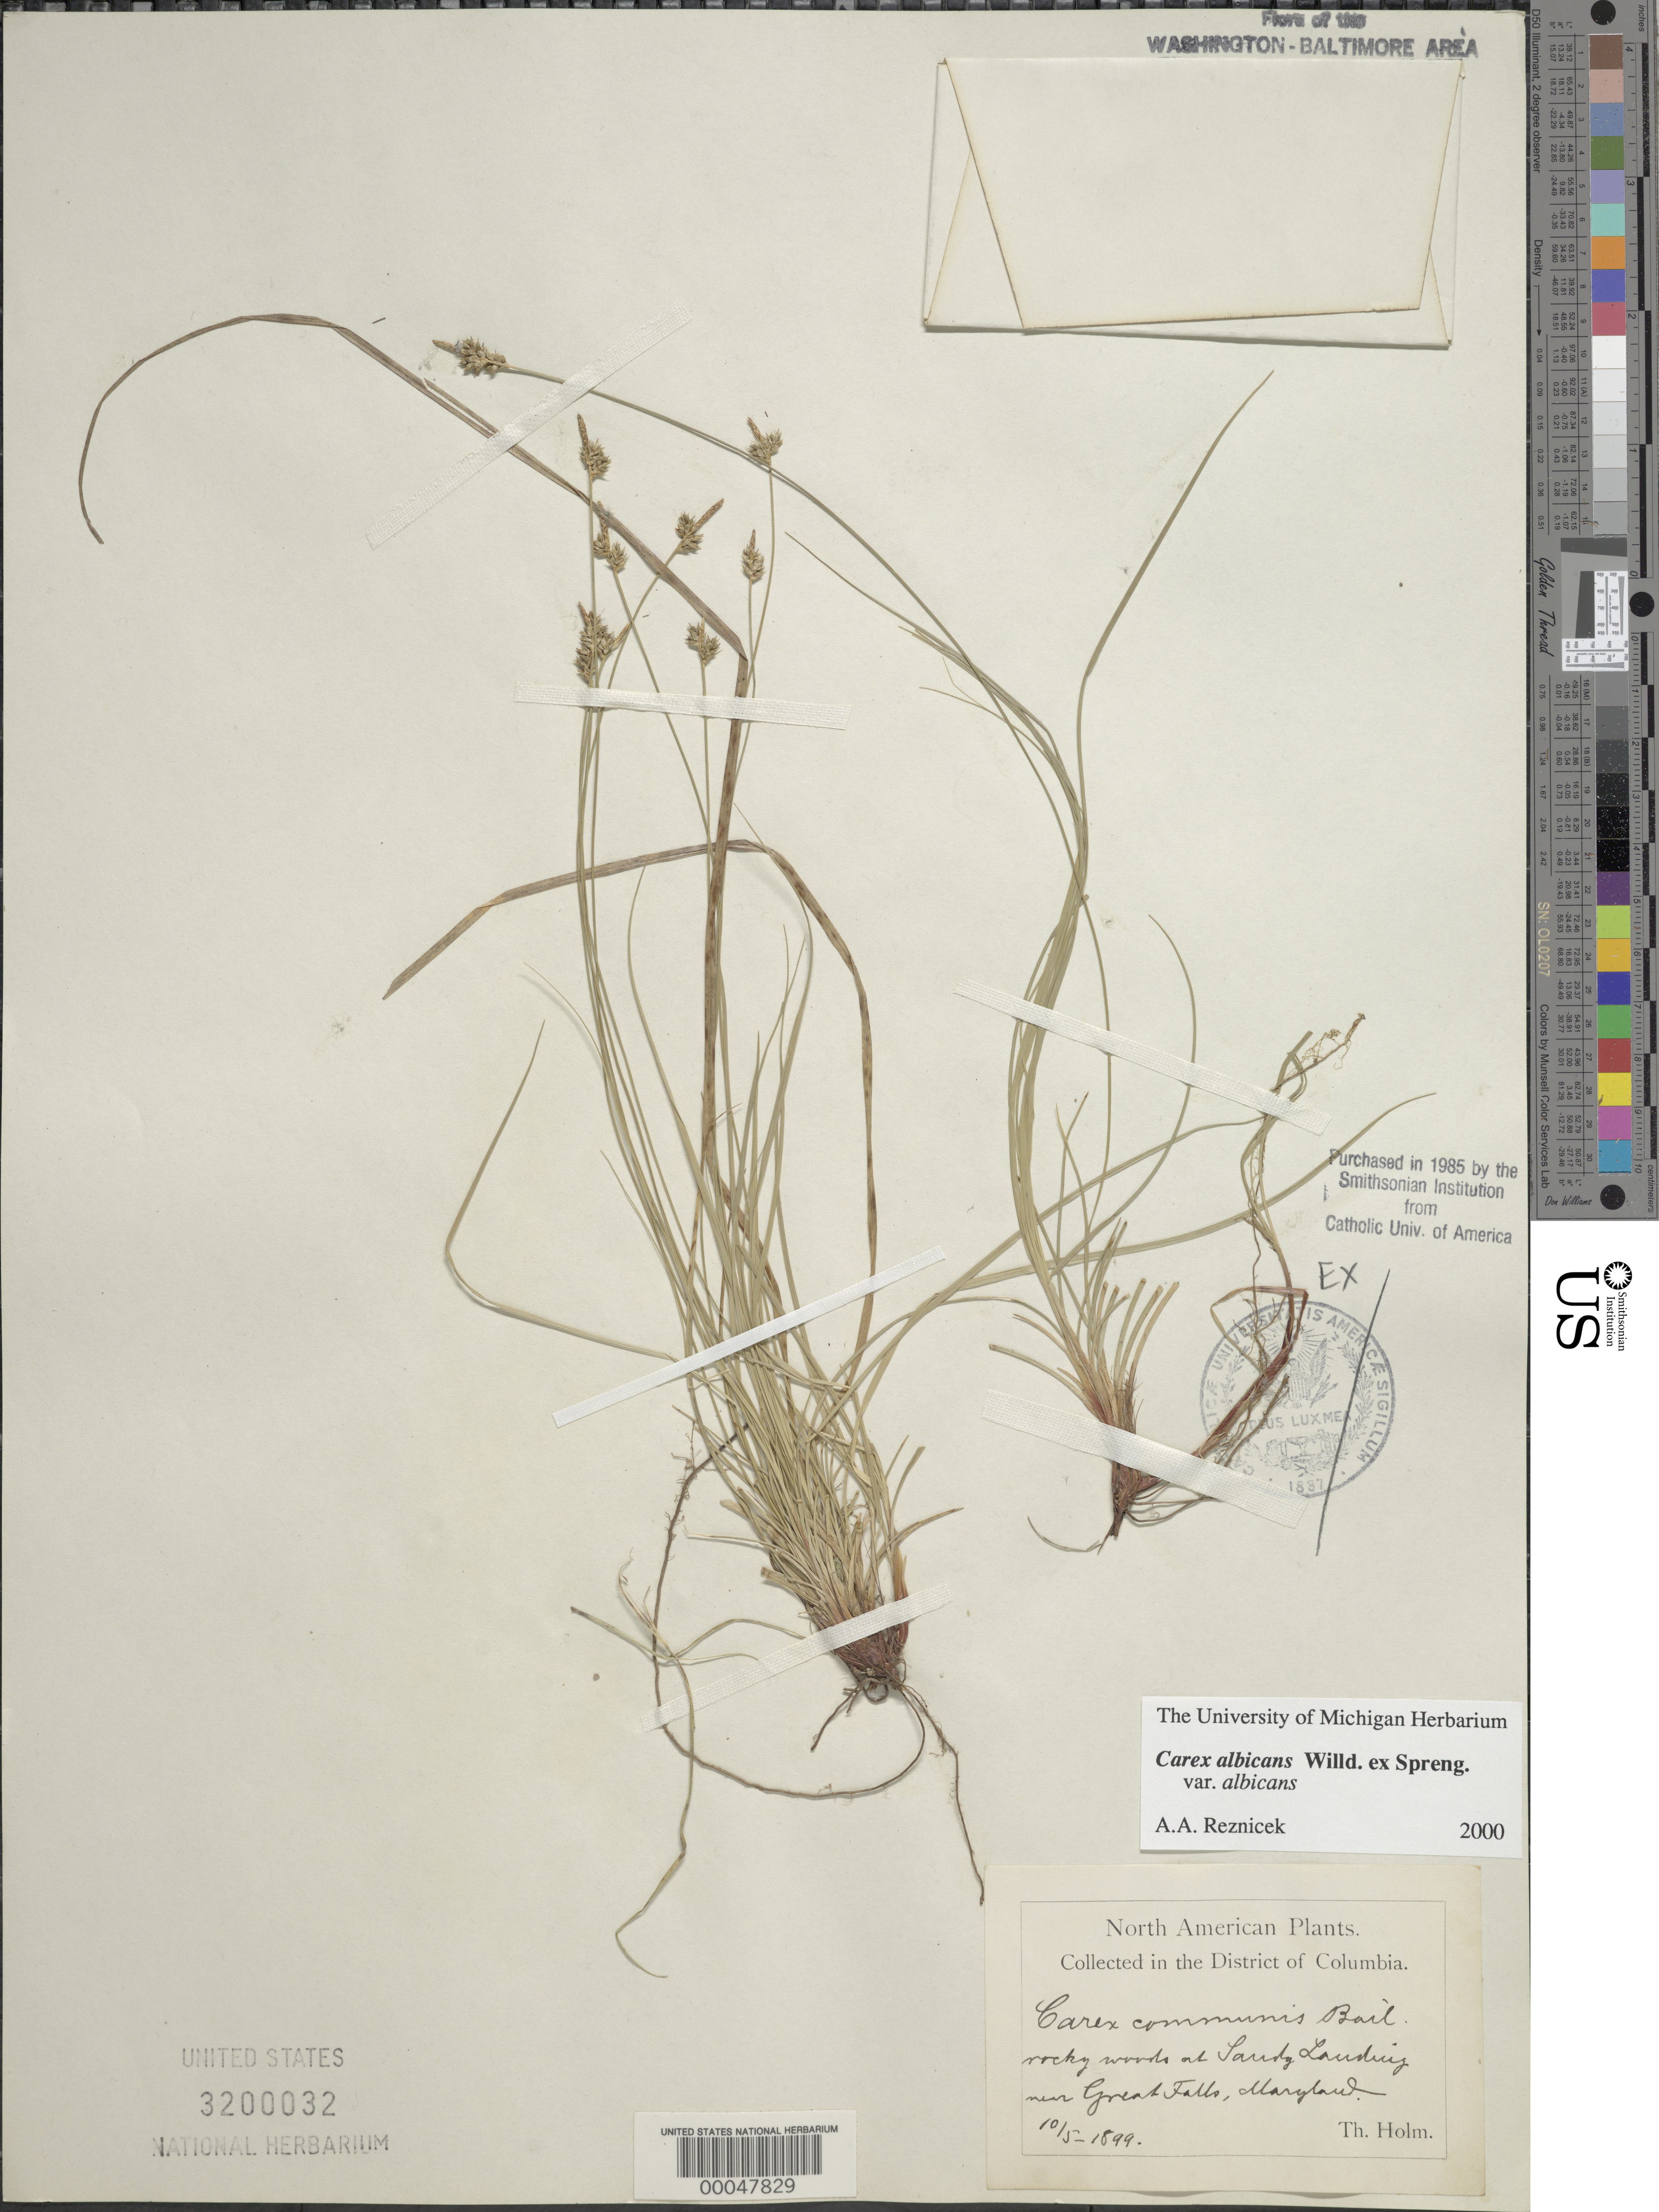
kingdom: Plantae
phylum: Tracheophyta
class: Liliopsida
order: Poales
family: Cyperaceae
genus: Carex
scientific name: Carex albicans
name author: Willd. ex Spreng.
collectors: T. Holm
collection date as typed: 10 May 1899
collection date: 1899-05-10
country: United States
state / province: Maryland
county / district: Montgomery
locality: Sandy Landing, near Great Falls C. & O. Canal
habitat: Rocky woods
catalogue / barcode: US 3200032